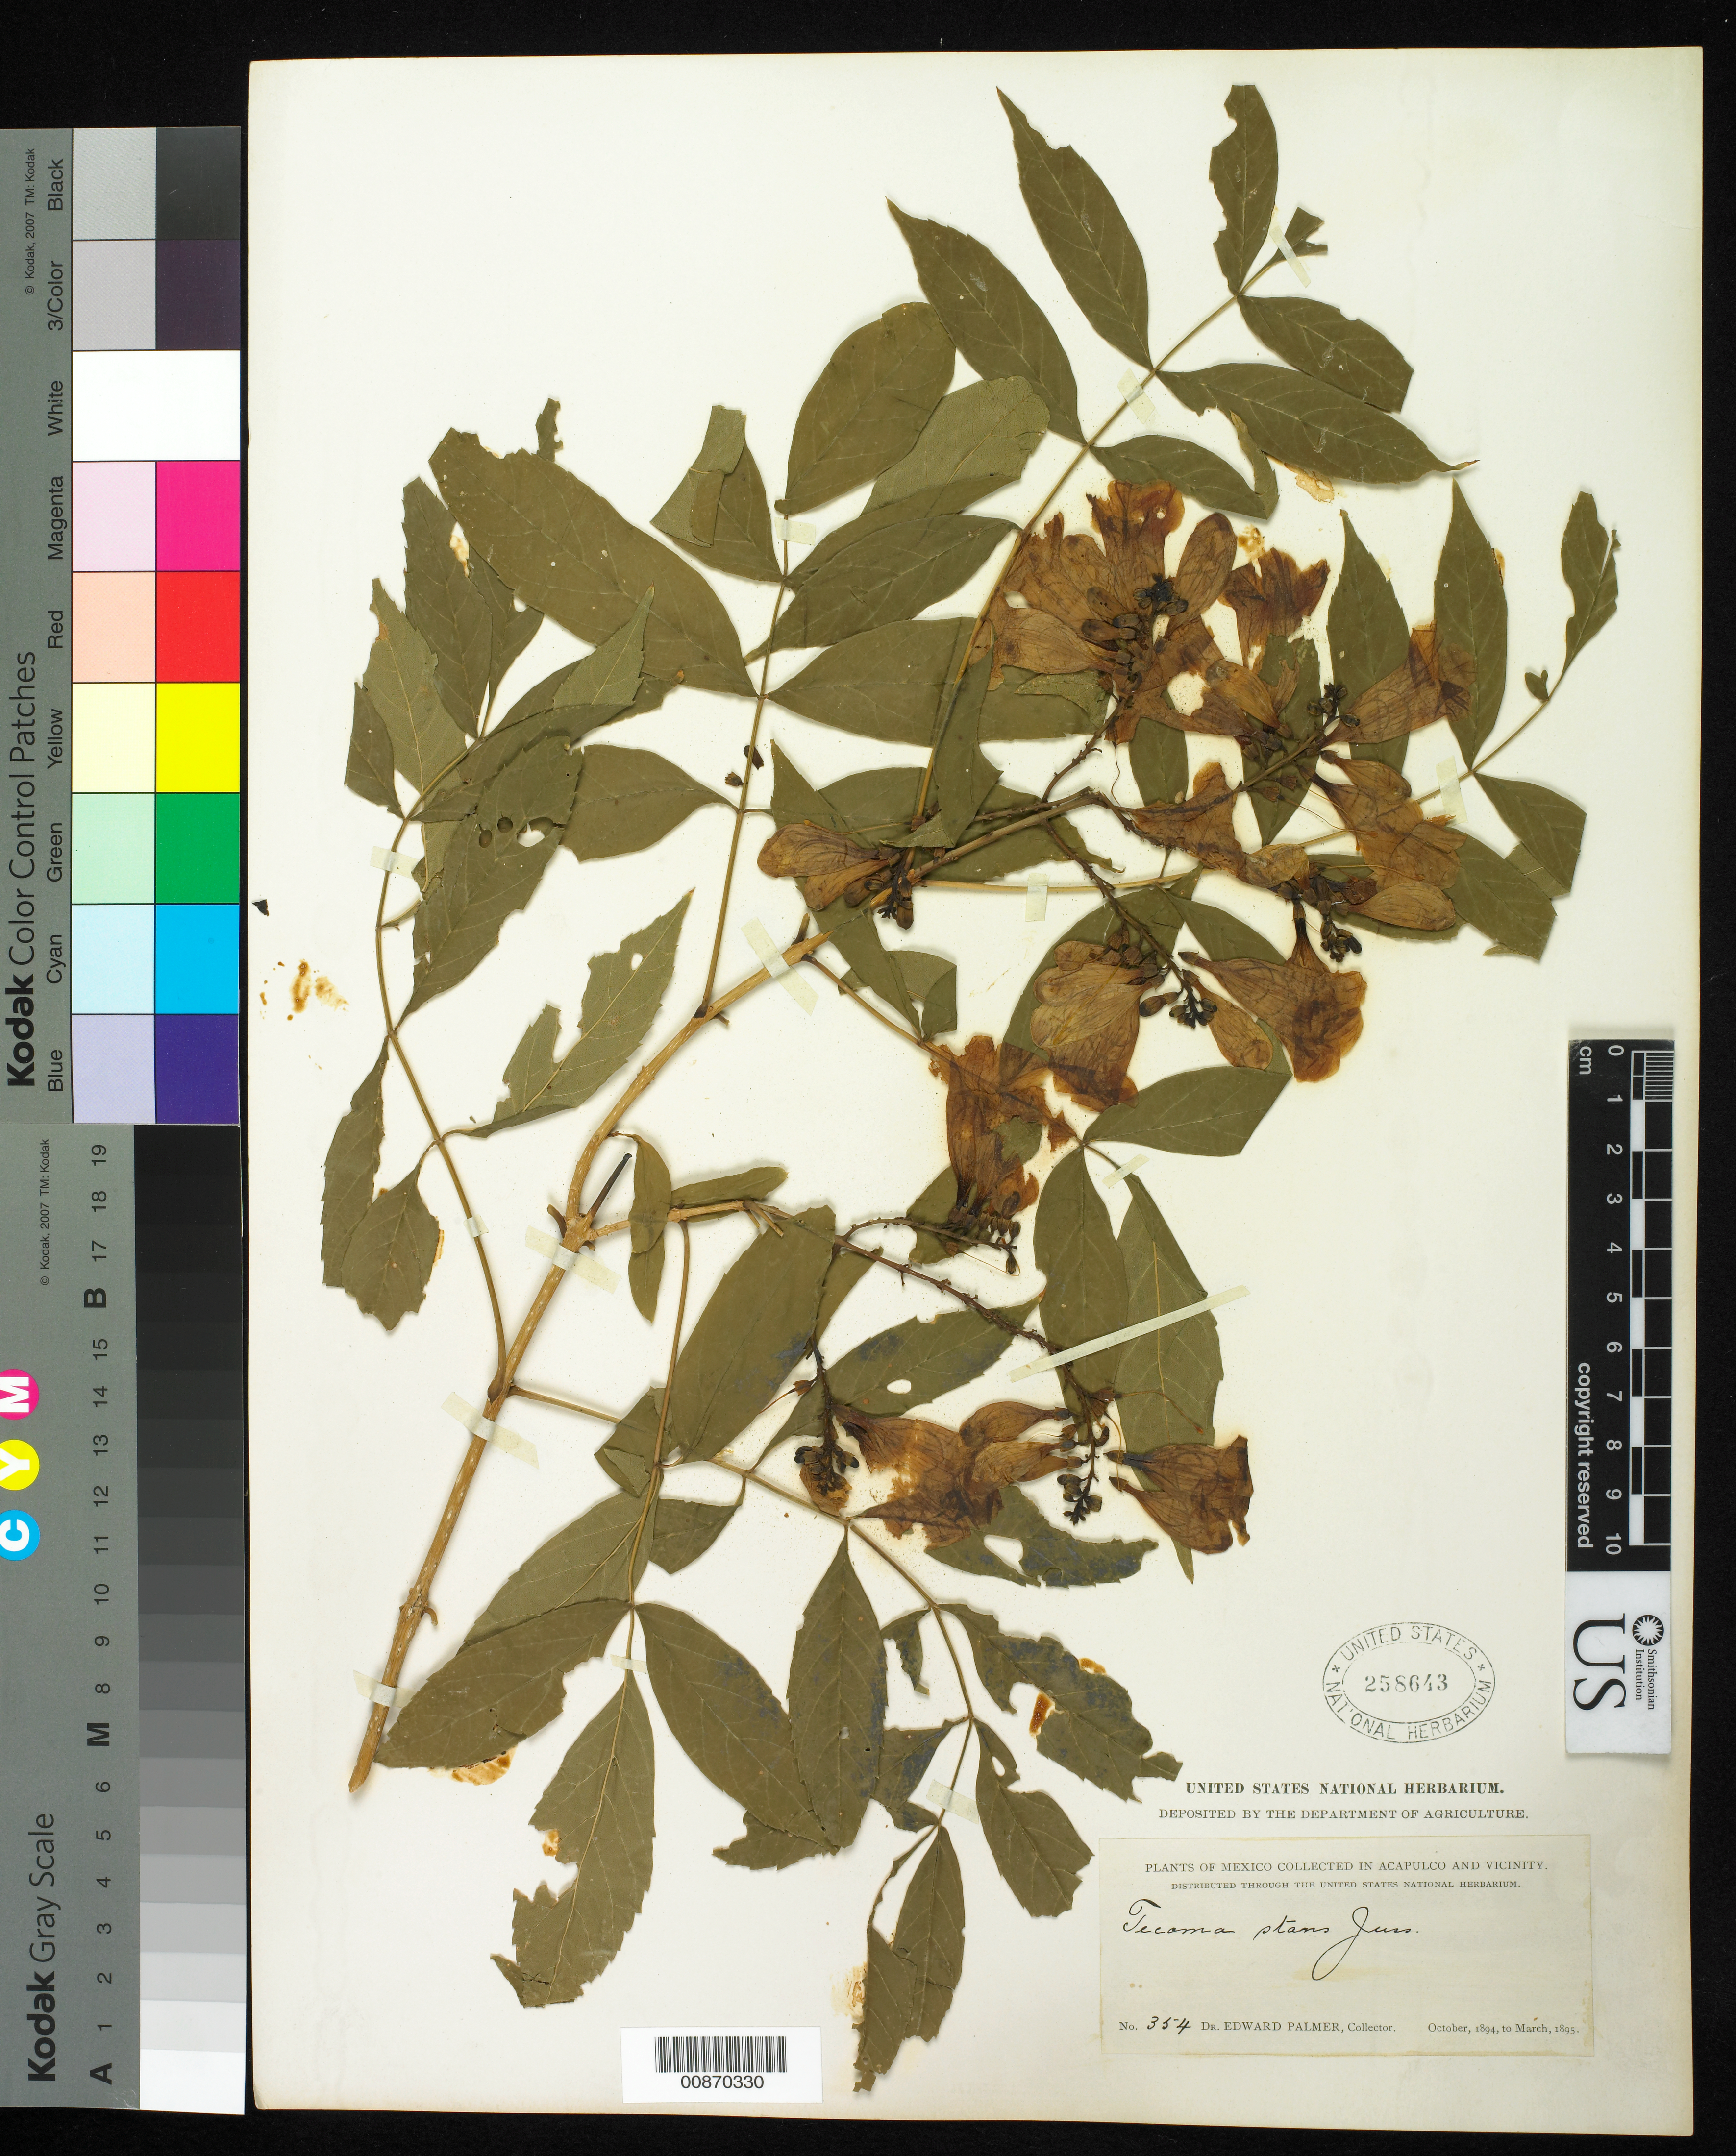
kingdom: Plantae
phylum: Tracheophyta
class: Magnoliopsida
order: Lamiales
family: Bignoniaceae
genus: Tecoma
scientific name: Tecoma stans var. stans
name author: (L.) Juss. ex Kunth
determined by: Strong, M. T., (US), Smithsonian Institution - National Museum of Natural History (UNITED STATES)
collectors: E. Palmer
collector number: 354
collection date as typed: Oct 1894 to -- Mar 1895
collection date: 1894-10/1895-03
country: Mexico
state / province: Guerrero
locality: Acapulco, Guerrero and vicinity.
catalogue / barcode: US 258643